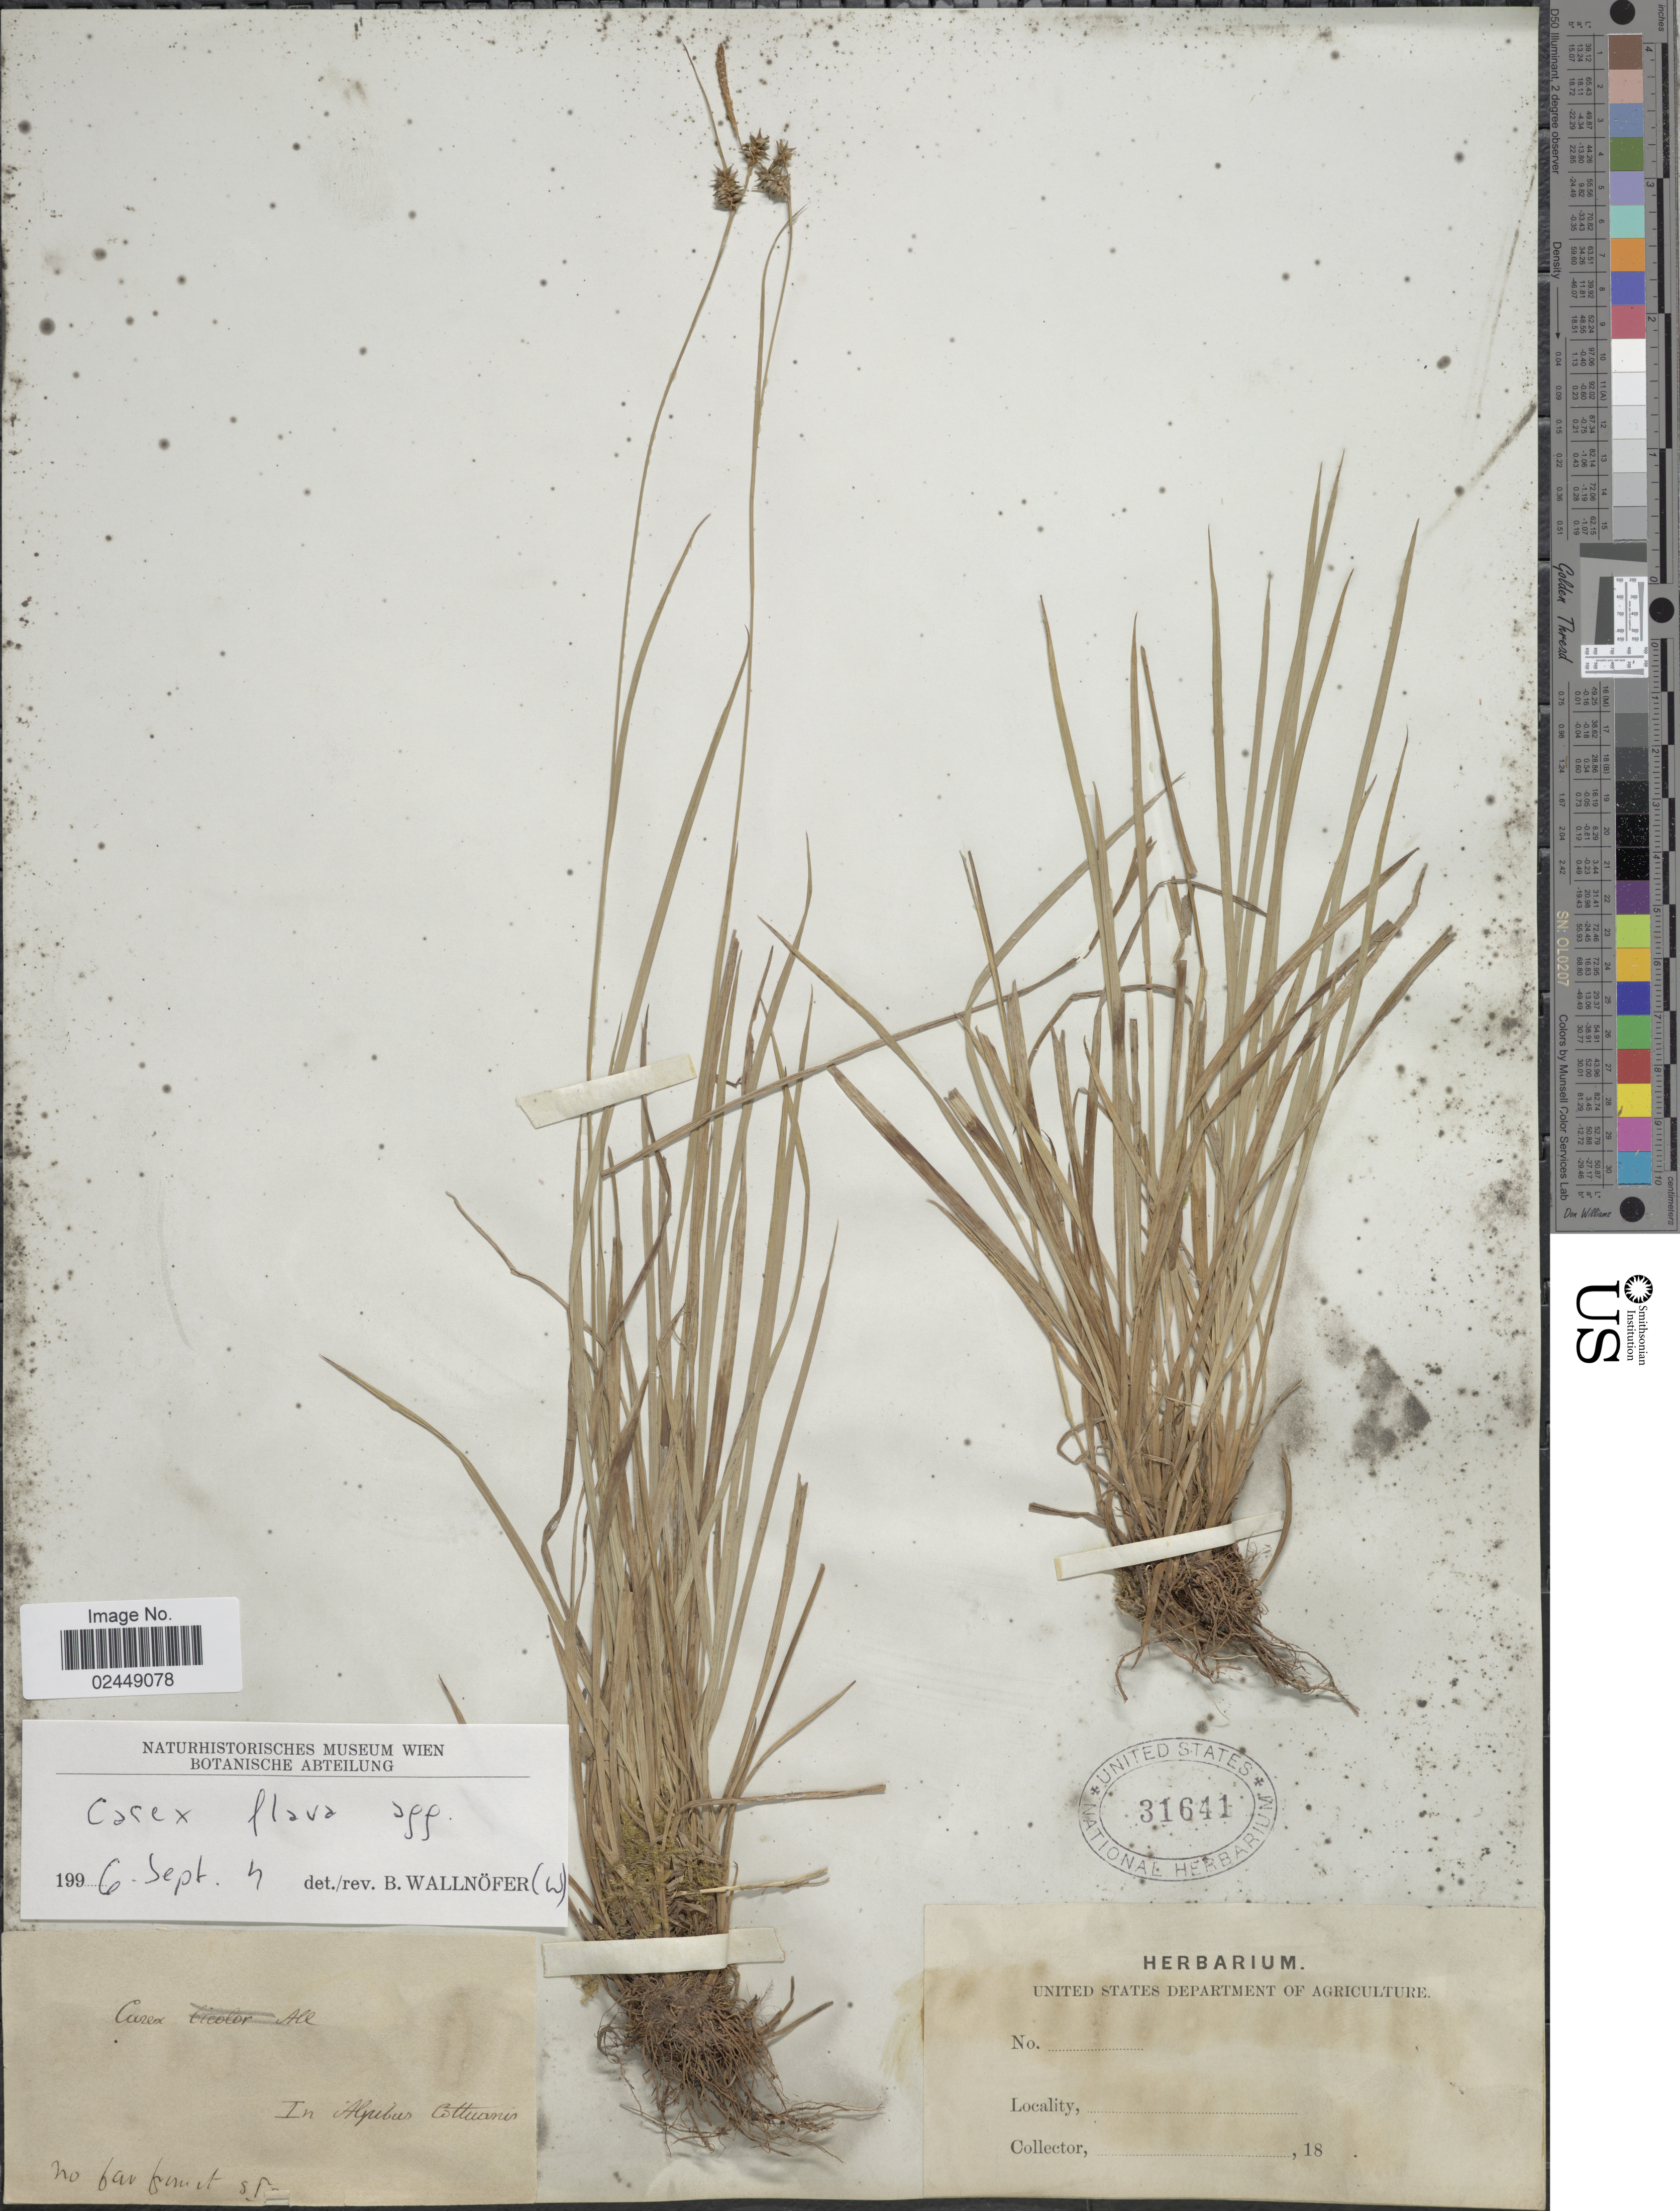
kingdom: Plantae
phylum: Tracheophyta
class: Liliopsida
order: Poales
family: Cyperaceae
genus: Carex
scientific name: Carex flava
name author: L.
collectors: ex herb. U. S. Department of Agriculture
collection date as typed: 18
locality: In Alpibus Cottuanis [interpreted]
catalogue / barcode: US 31641